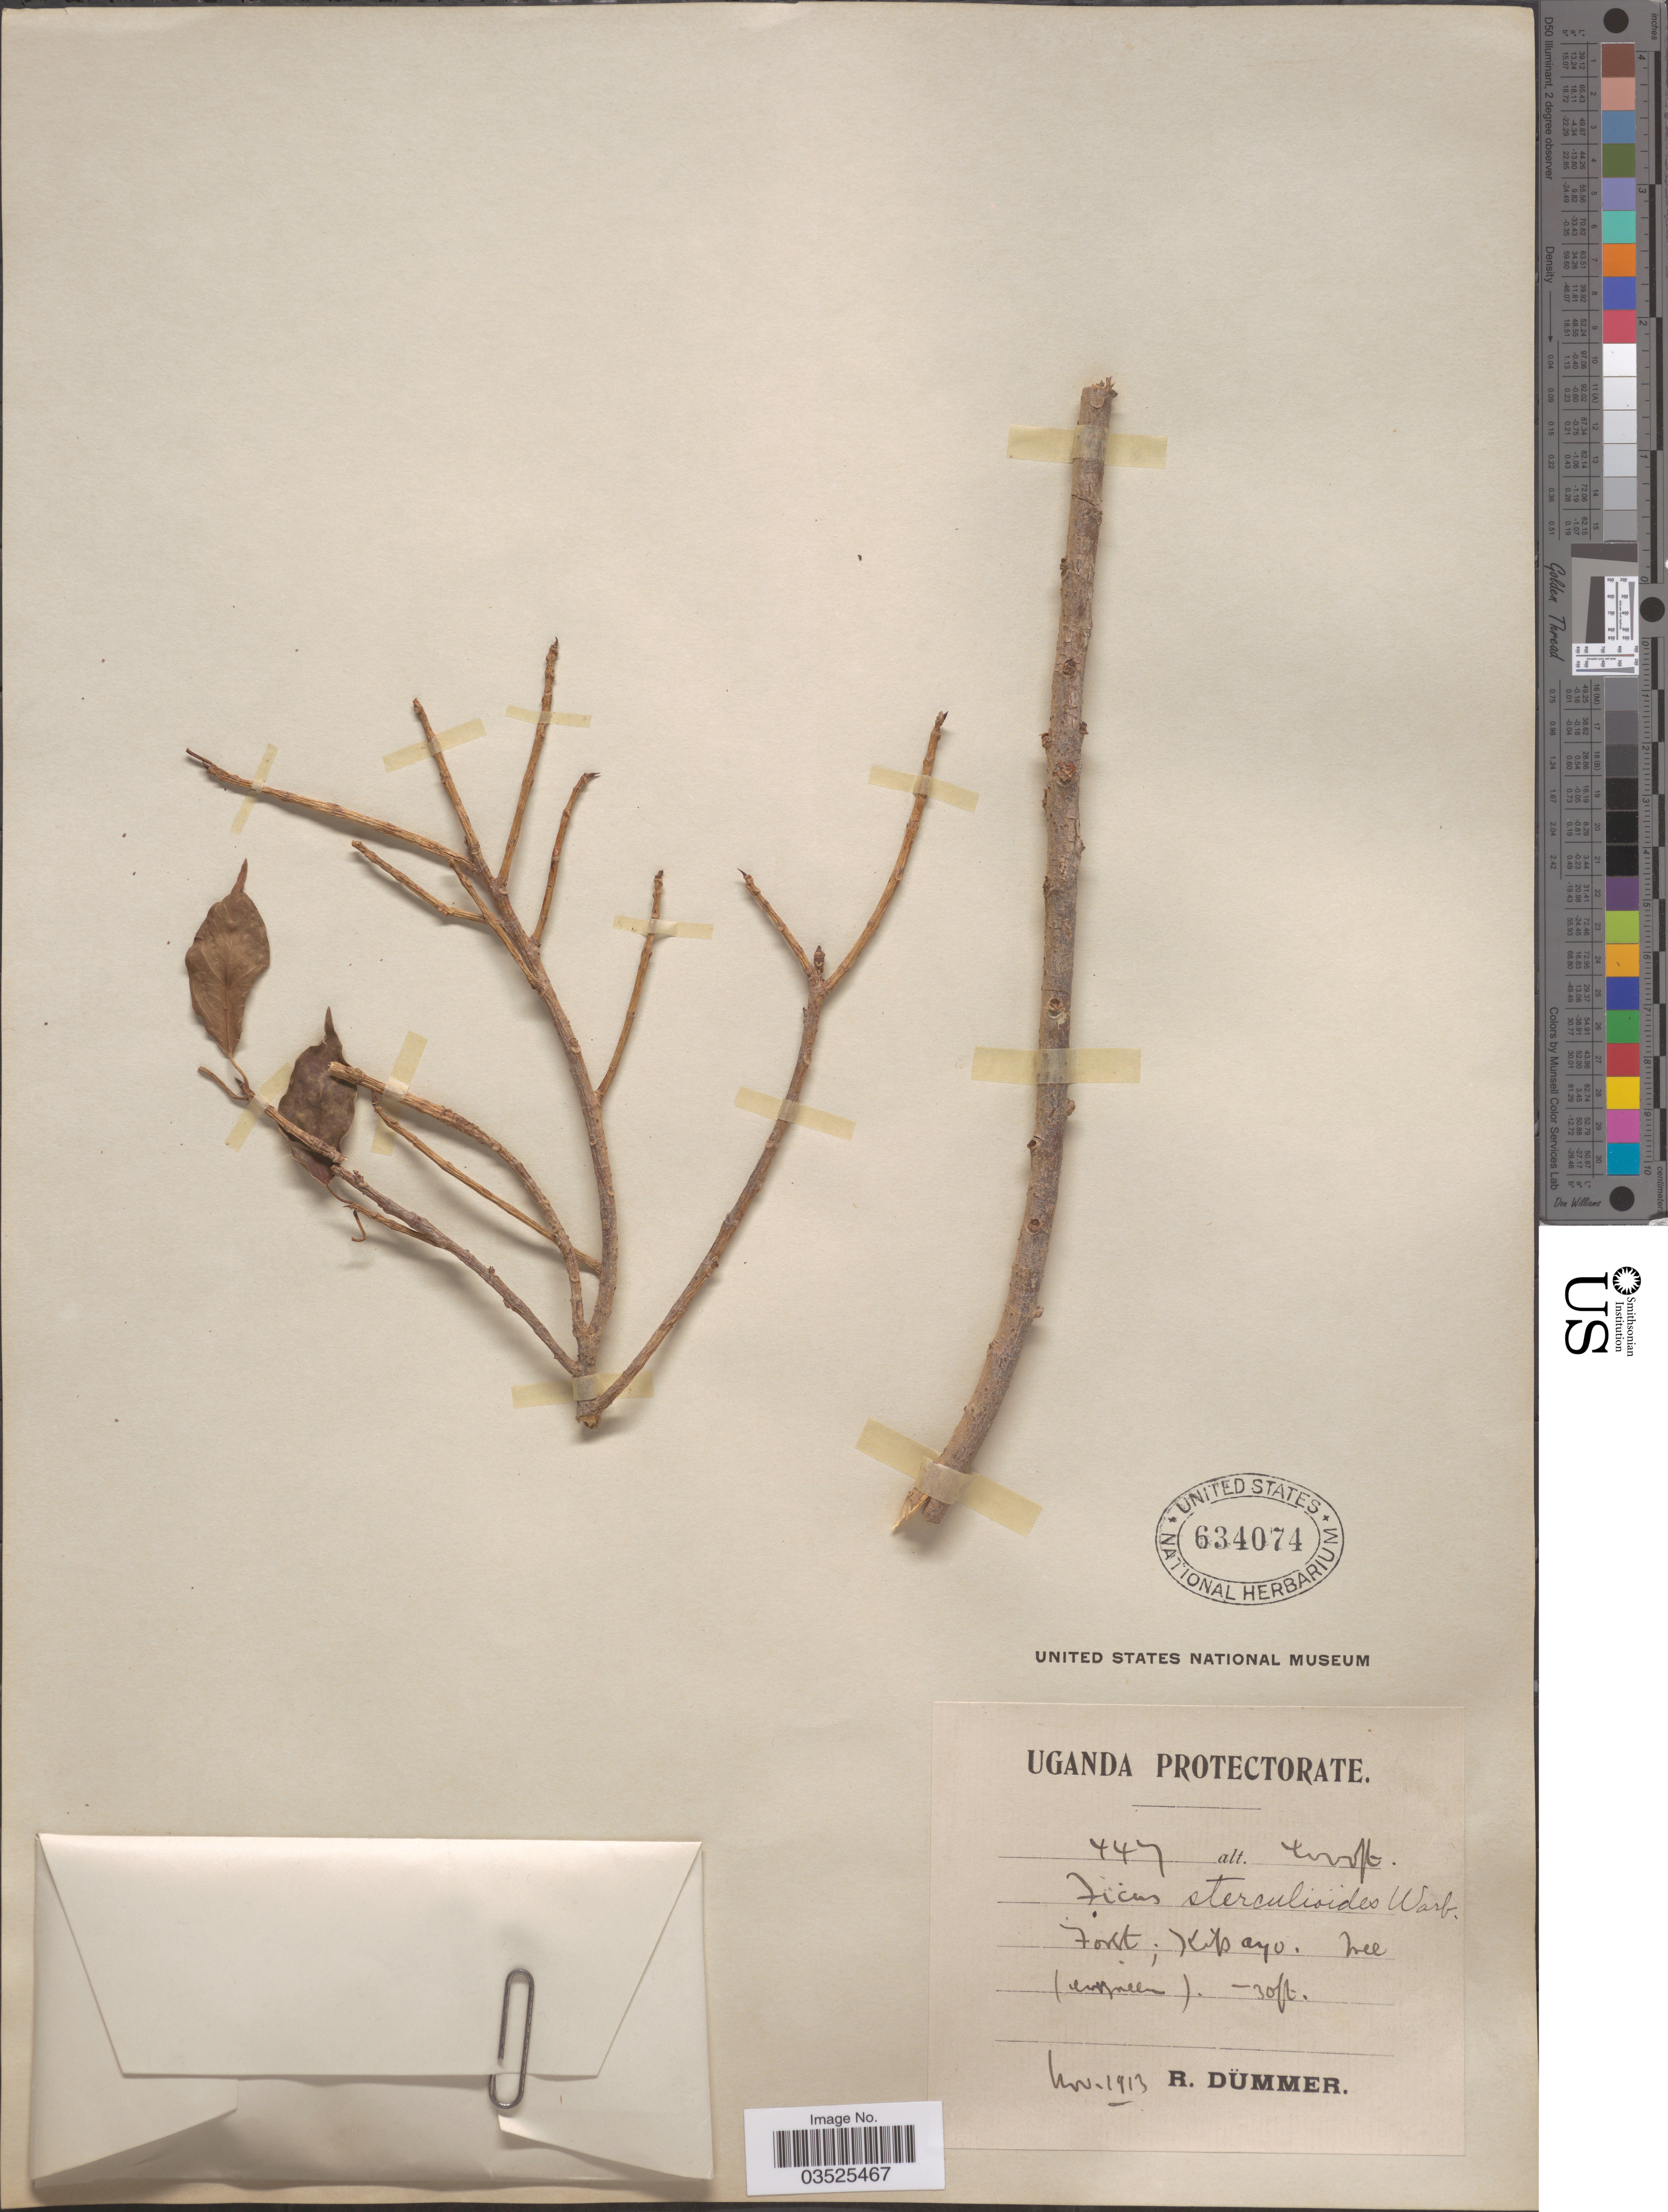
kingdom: Plantae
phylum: Tracheophyta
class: Magnoliopsida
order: Rosales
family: Moraceae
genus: Ficus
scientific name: Ficus sterculioides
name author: Warb.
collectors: R. A. Dümmer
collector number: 447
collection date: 1913-11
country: Uganda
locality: Uganda Protectorate. Forest; Kipayo.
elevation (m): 1219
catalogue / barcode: US 634074